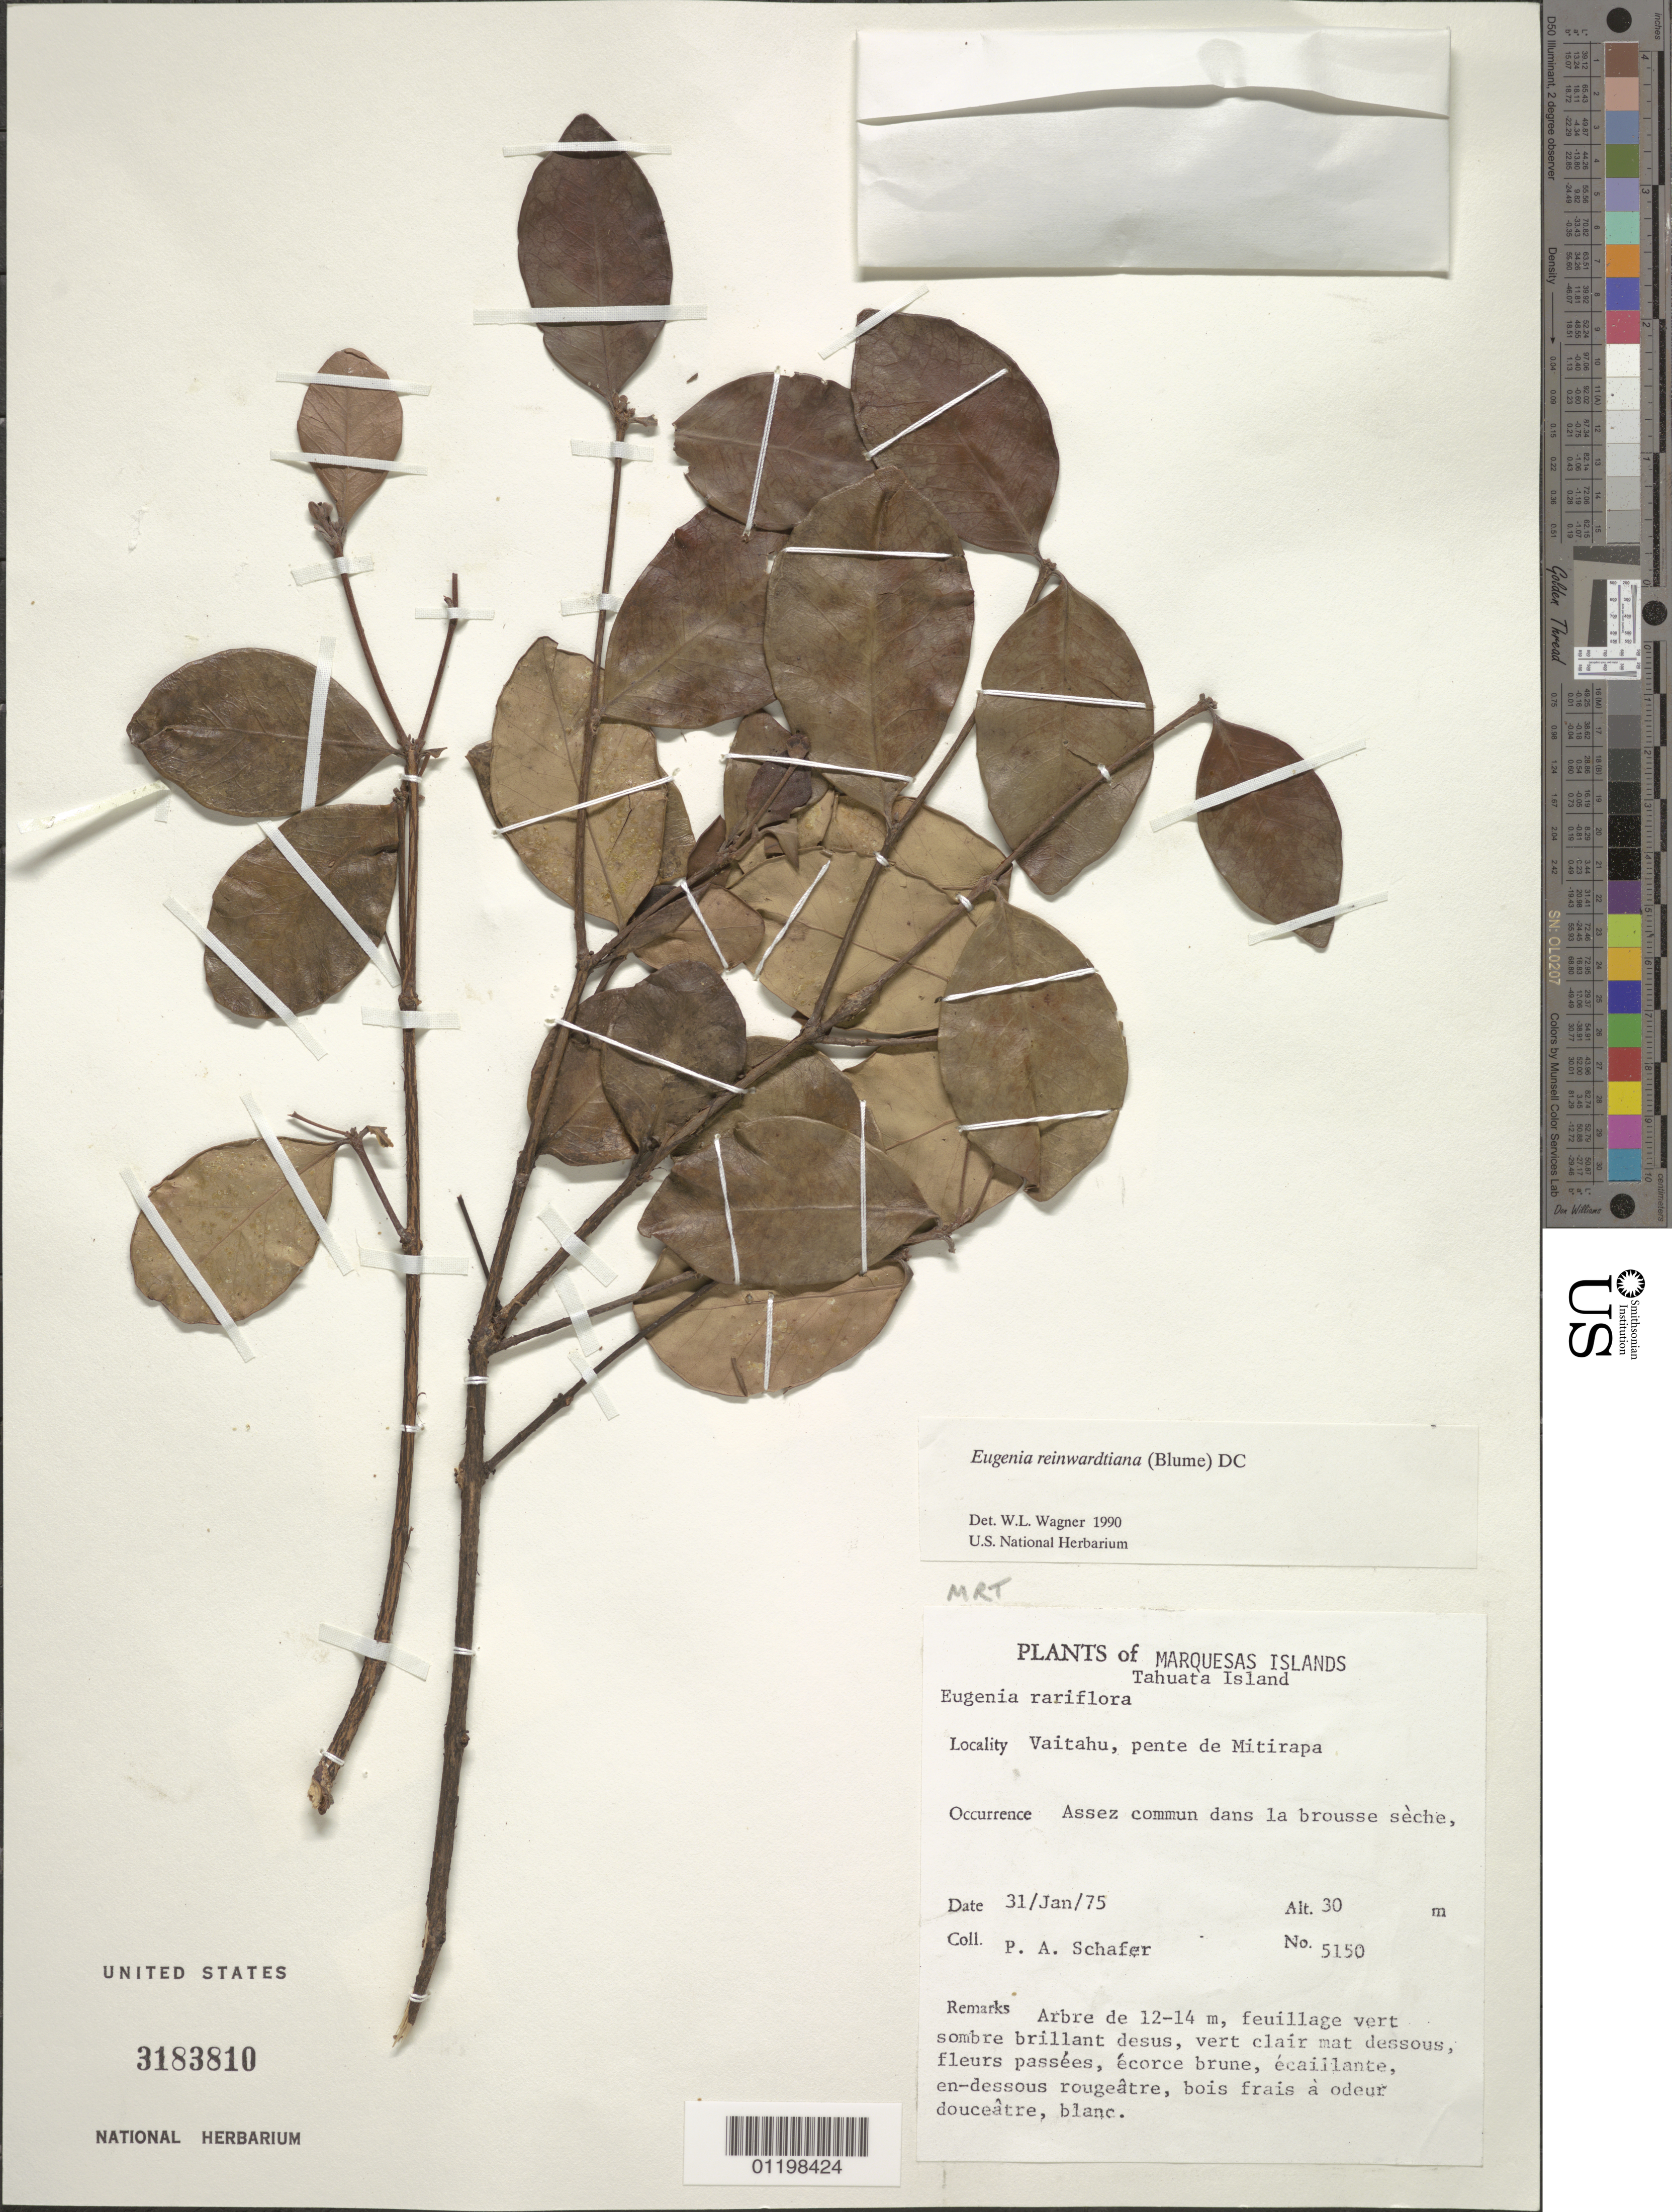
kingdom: Plantae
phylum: Tracheophyta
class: Magnoliopsida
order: Myrtales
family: Myrtaceae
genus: Eugenia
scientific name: Eugenia reinwardtiana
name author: (Blume) DC.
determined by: Wagner, W. L., (BOT), Smithsonian Institution - National Museum of Natural History (UNITED STATES)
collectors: P. A. Schäfer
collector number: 5150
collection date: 1975-01-31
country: French Polynesia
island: Tahuata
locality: Vaitahu, pente de Mitirapa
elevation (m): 30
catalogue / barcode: US 3183810